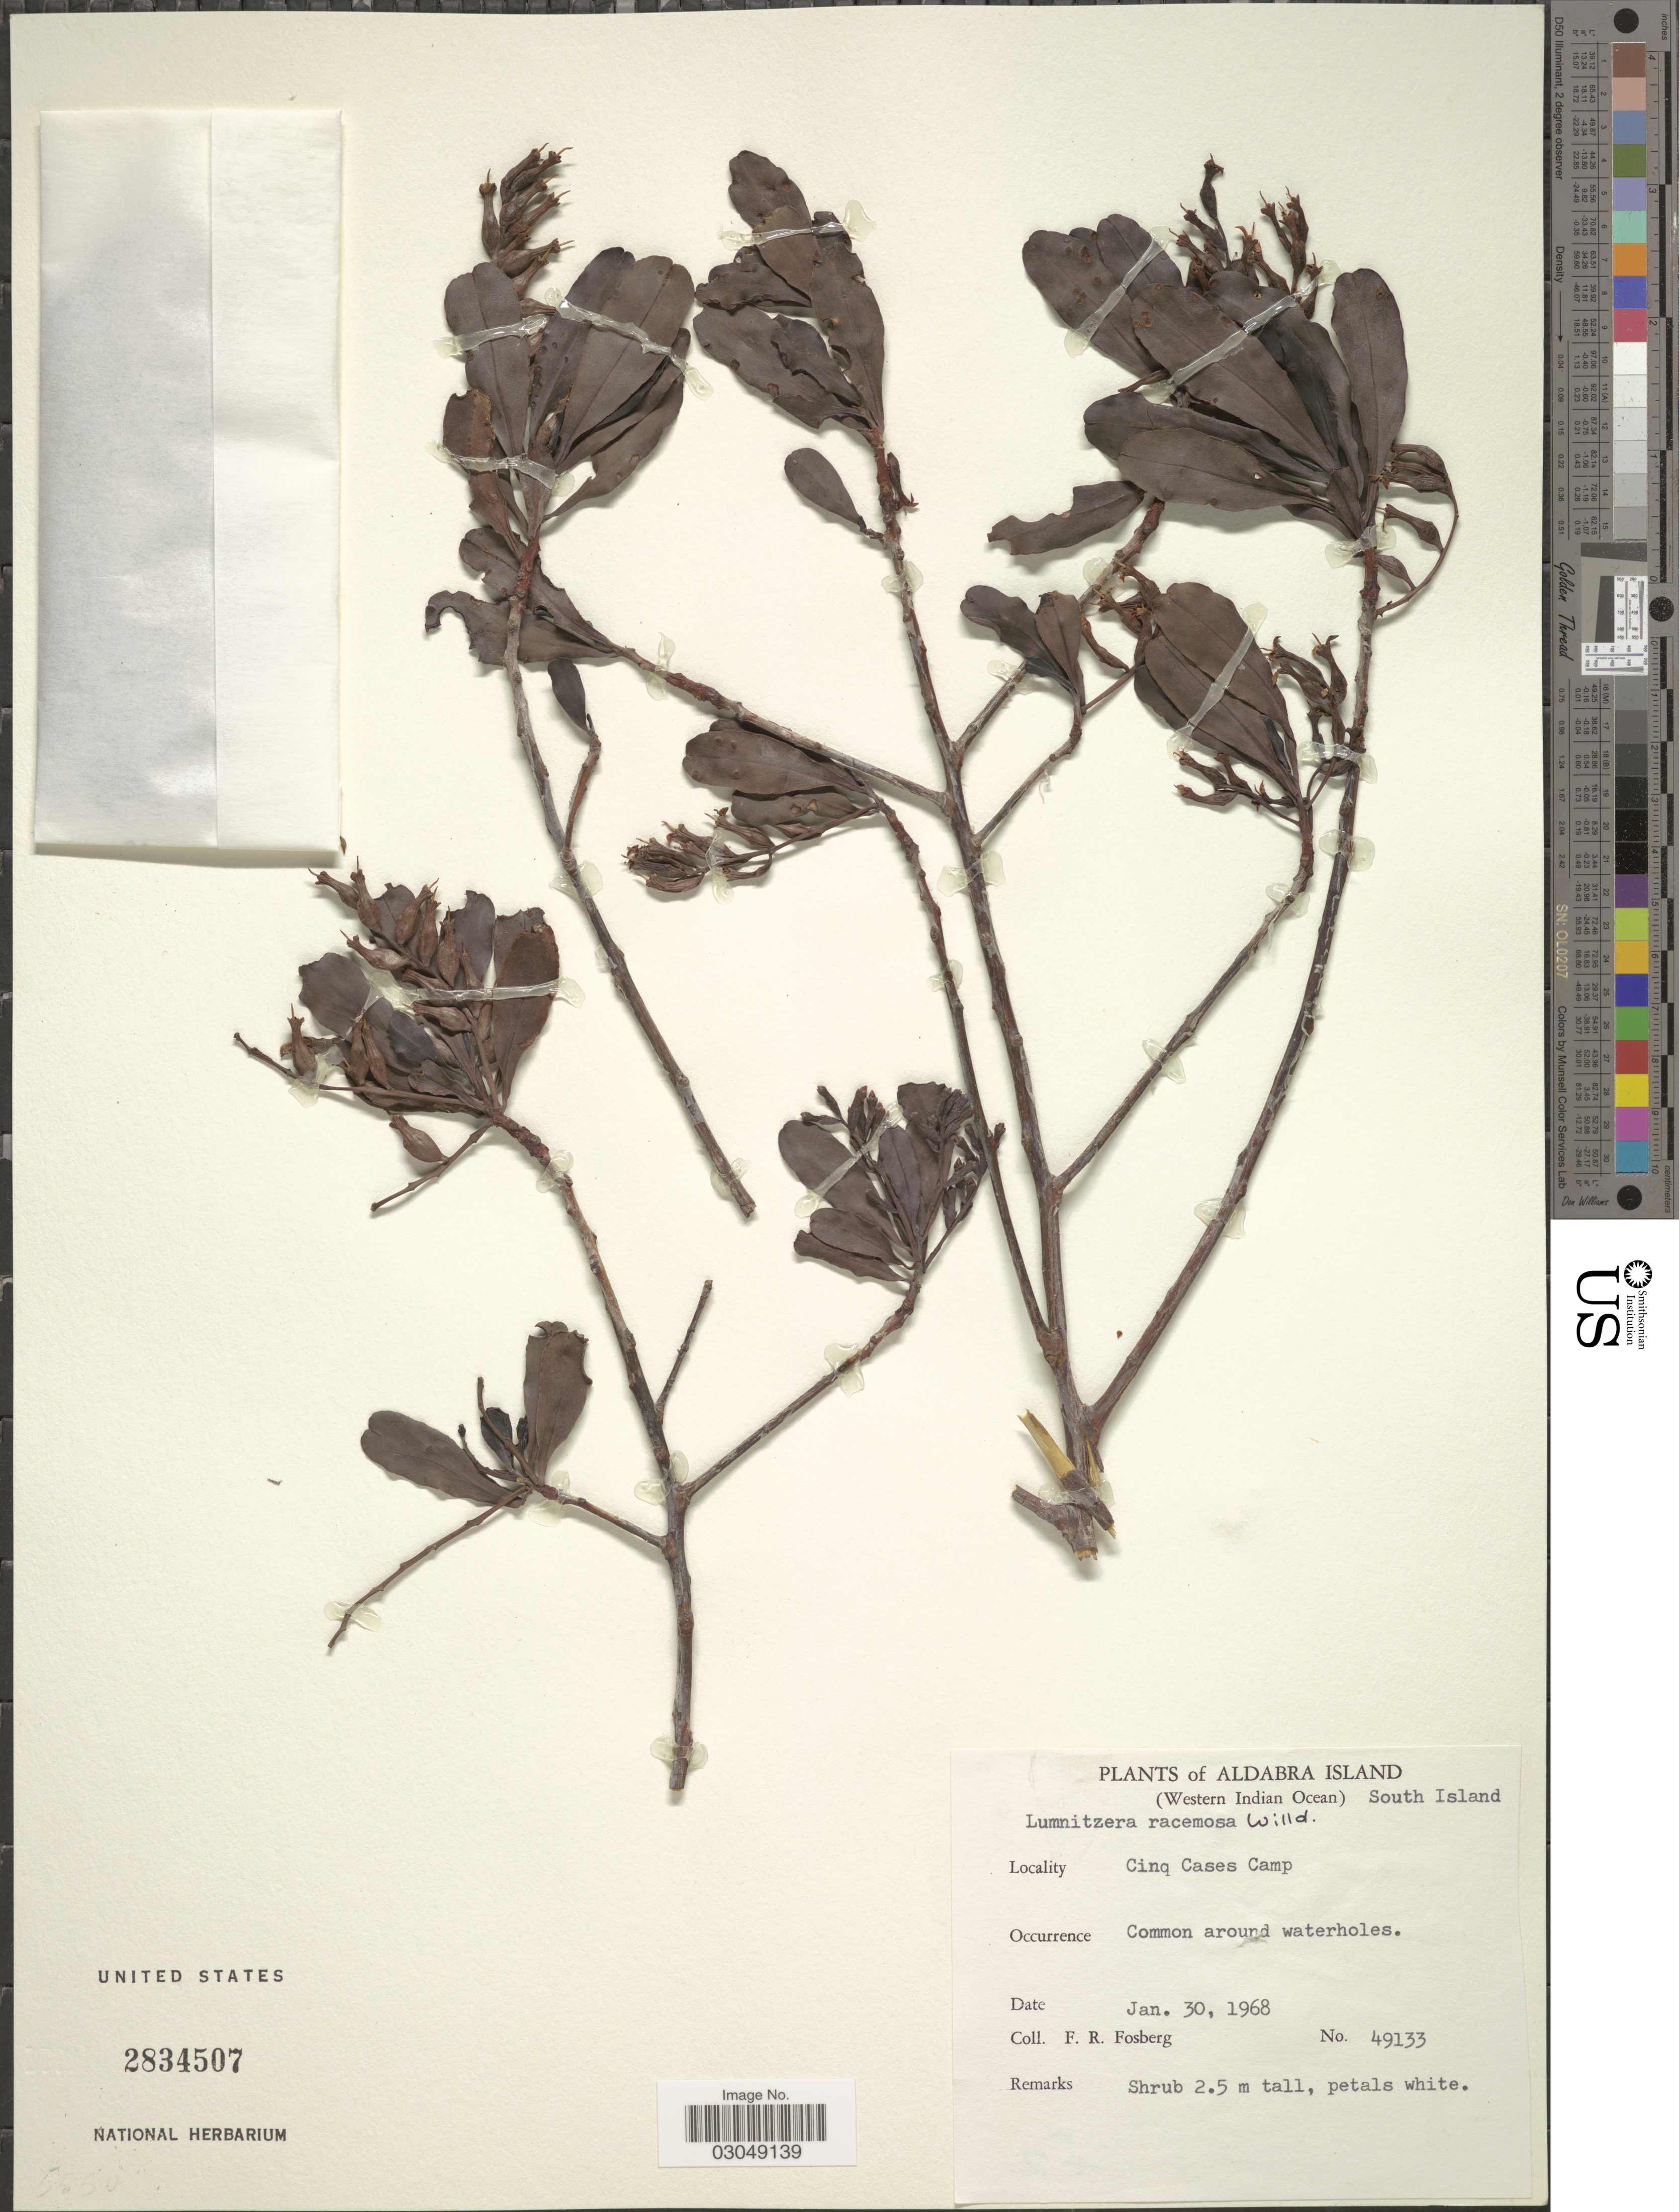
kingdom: Plantae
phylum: Tracheophyta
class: Magnoliopsida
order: Myrtales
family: Combretaceae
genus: Lumnitzera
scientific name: Lumnitzera racemosa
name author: Willd.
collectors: F. R. Fosberg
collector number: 49133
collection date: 1968-01-30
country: Seychelles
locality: Aldabra Island. (Western Indian Ocean). South Island. Cinq Cases Camp.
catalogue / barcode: US 2834507